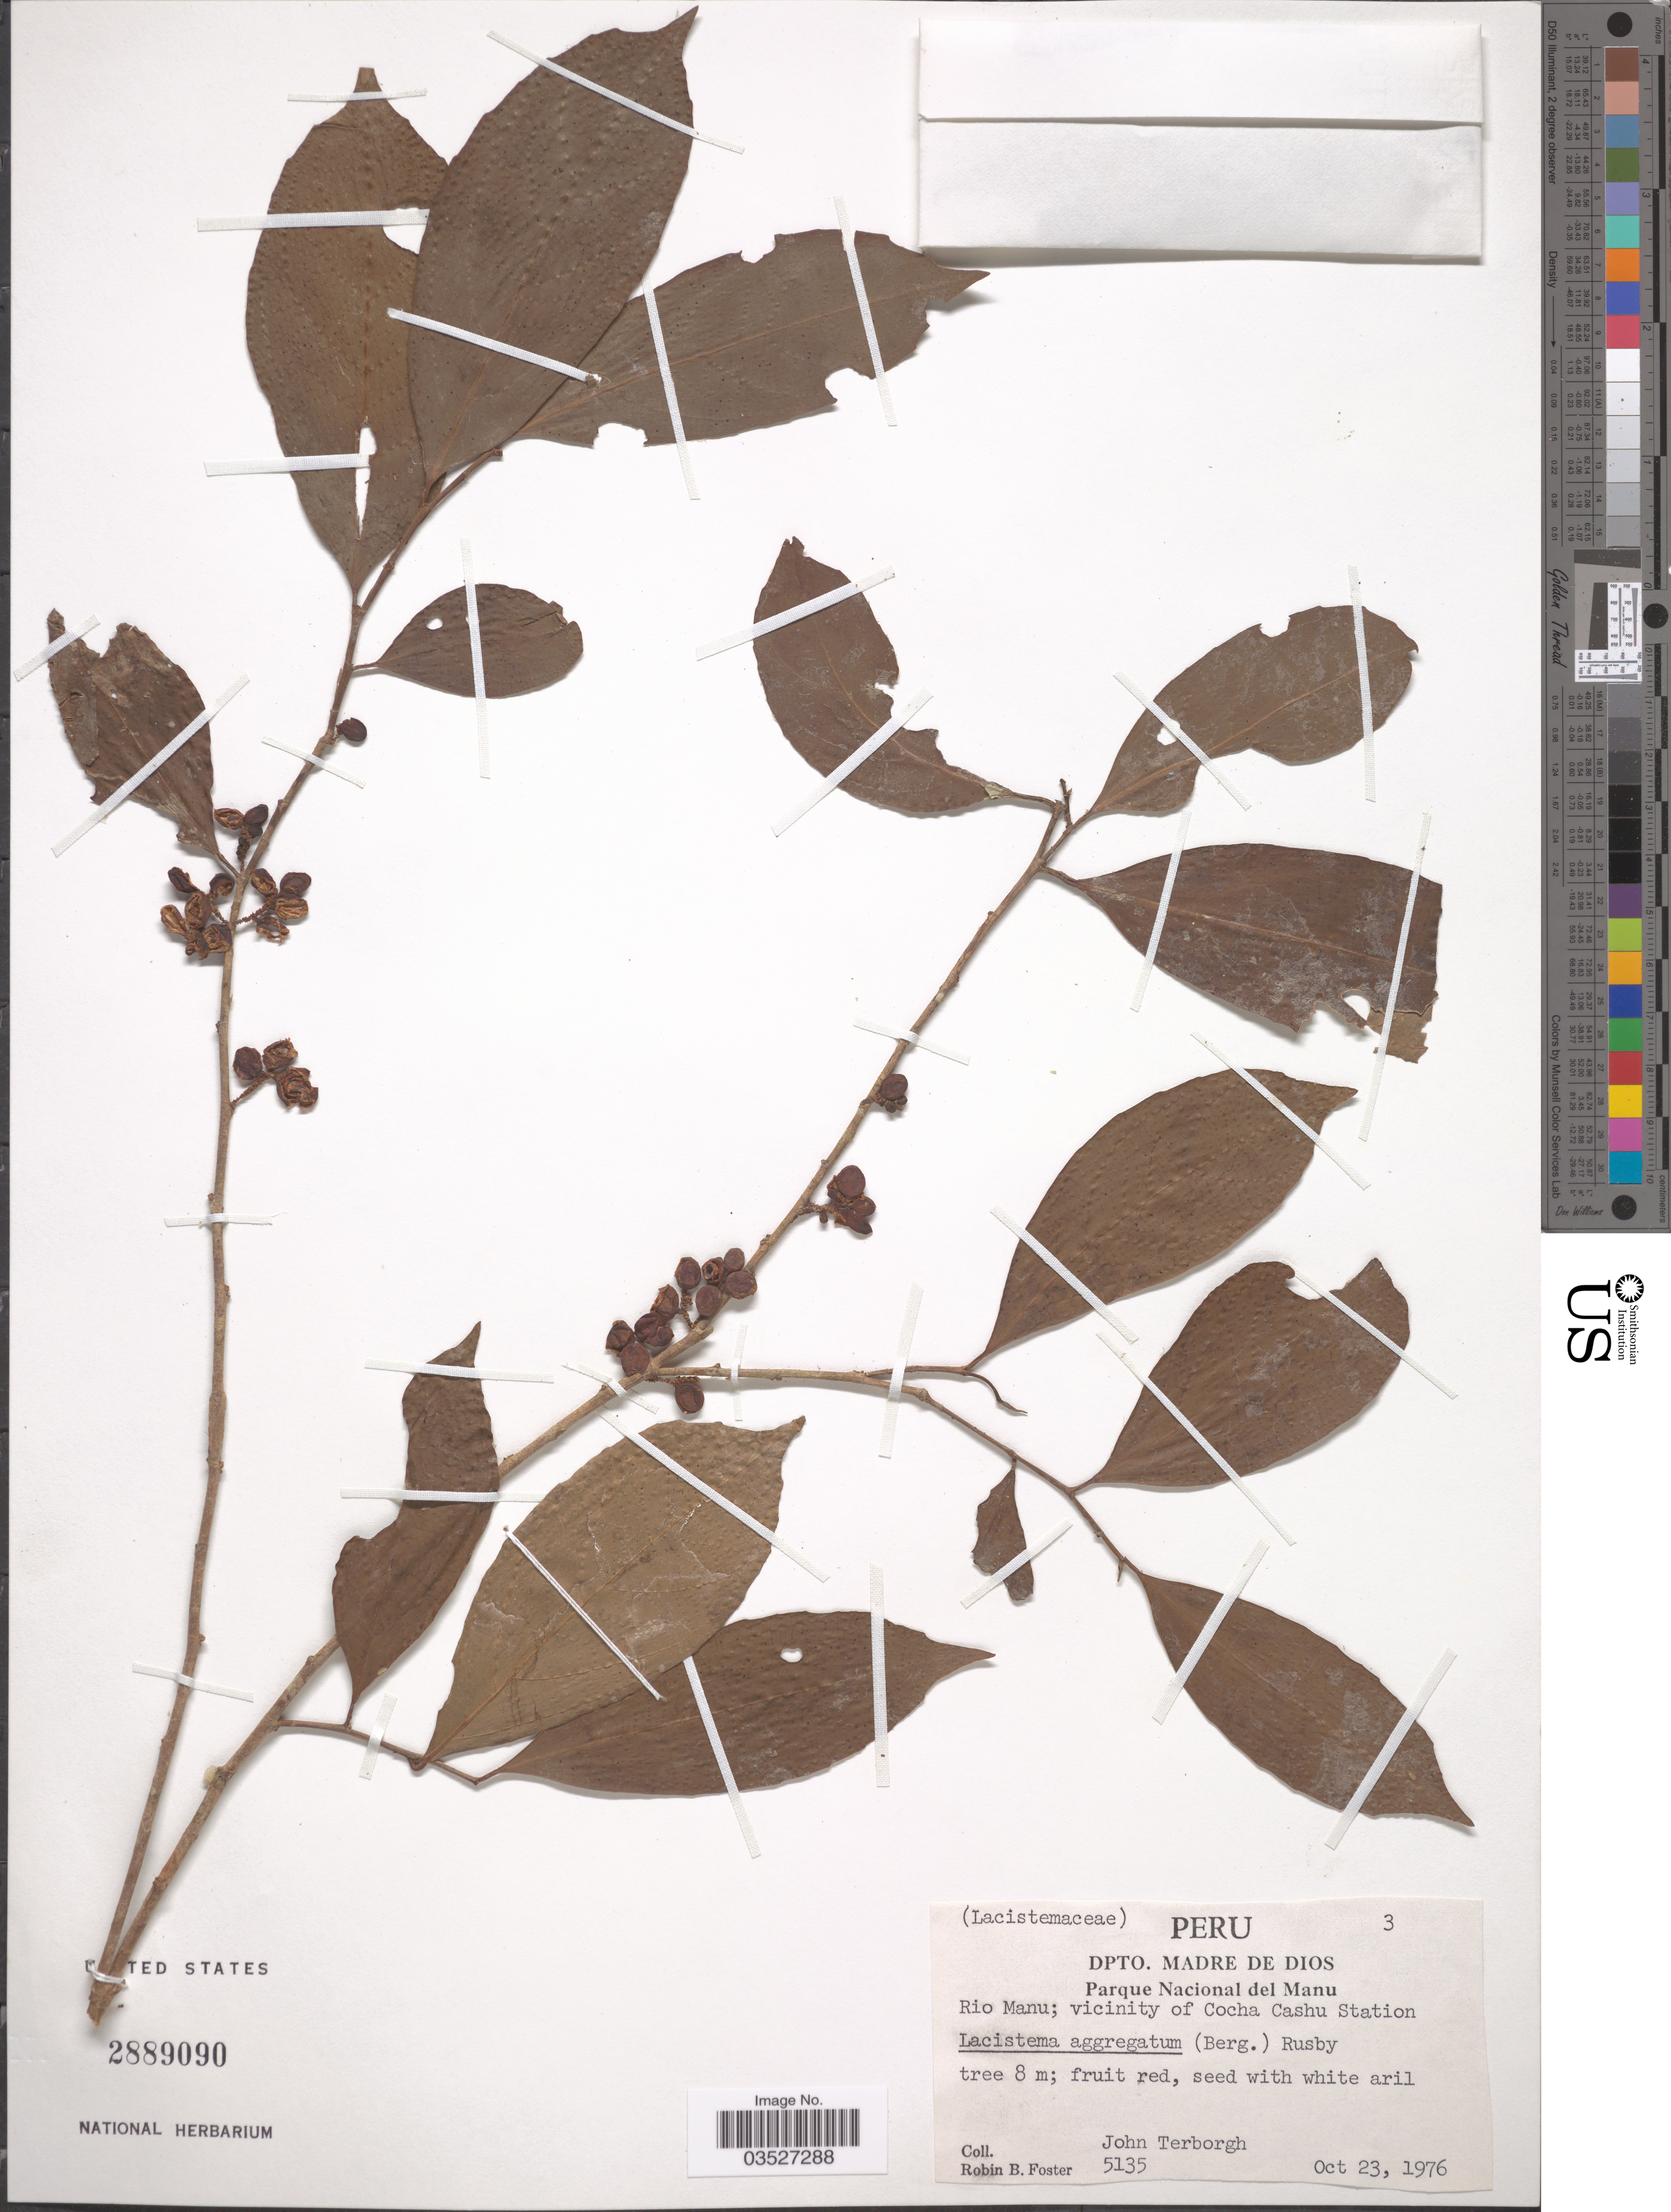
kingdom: Plantae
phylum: Tracheophyta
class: Magnoliopsida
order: Malpighiales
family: Lacistemataceae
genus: Lacistema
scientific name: Lacistema aggregatum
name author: (P.J. Bergius) Rusby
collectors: J. Terborgh & R. B. Foster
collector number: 5135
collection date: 1976-10-23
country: Peru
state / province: Madre de Dios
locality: Dpto. Madre de Dios. Parque Nacional del Manu. Rio Manu; vicinity of Cocha Cashu Station.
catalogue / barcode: US 2889090